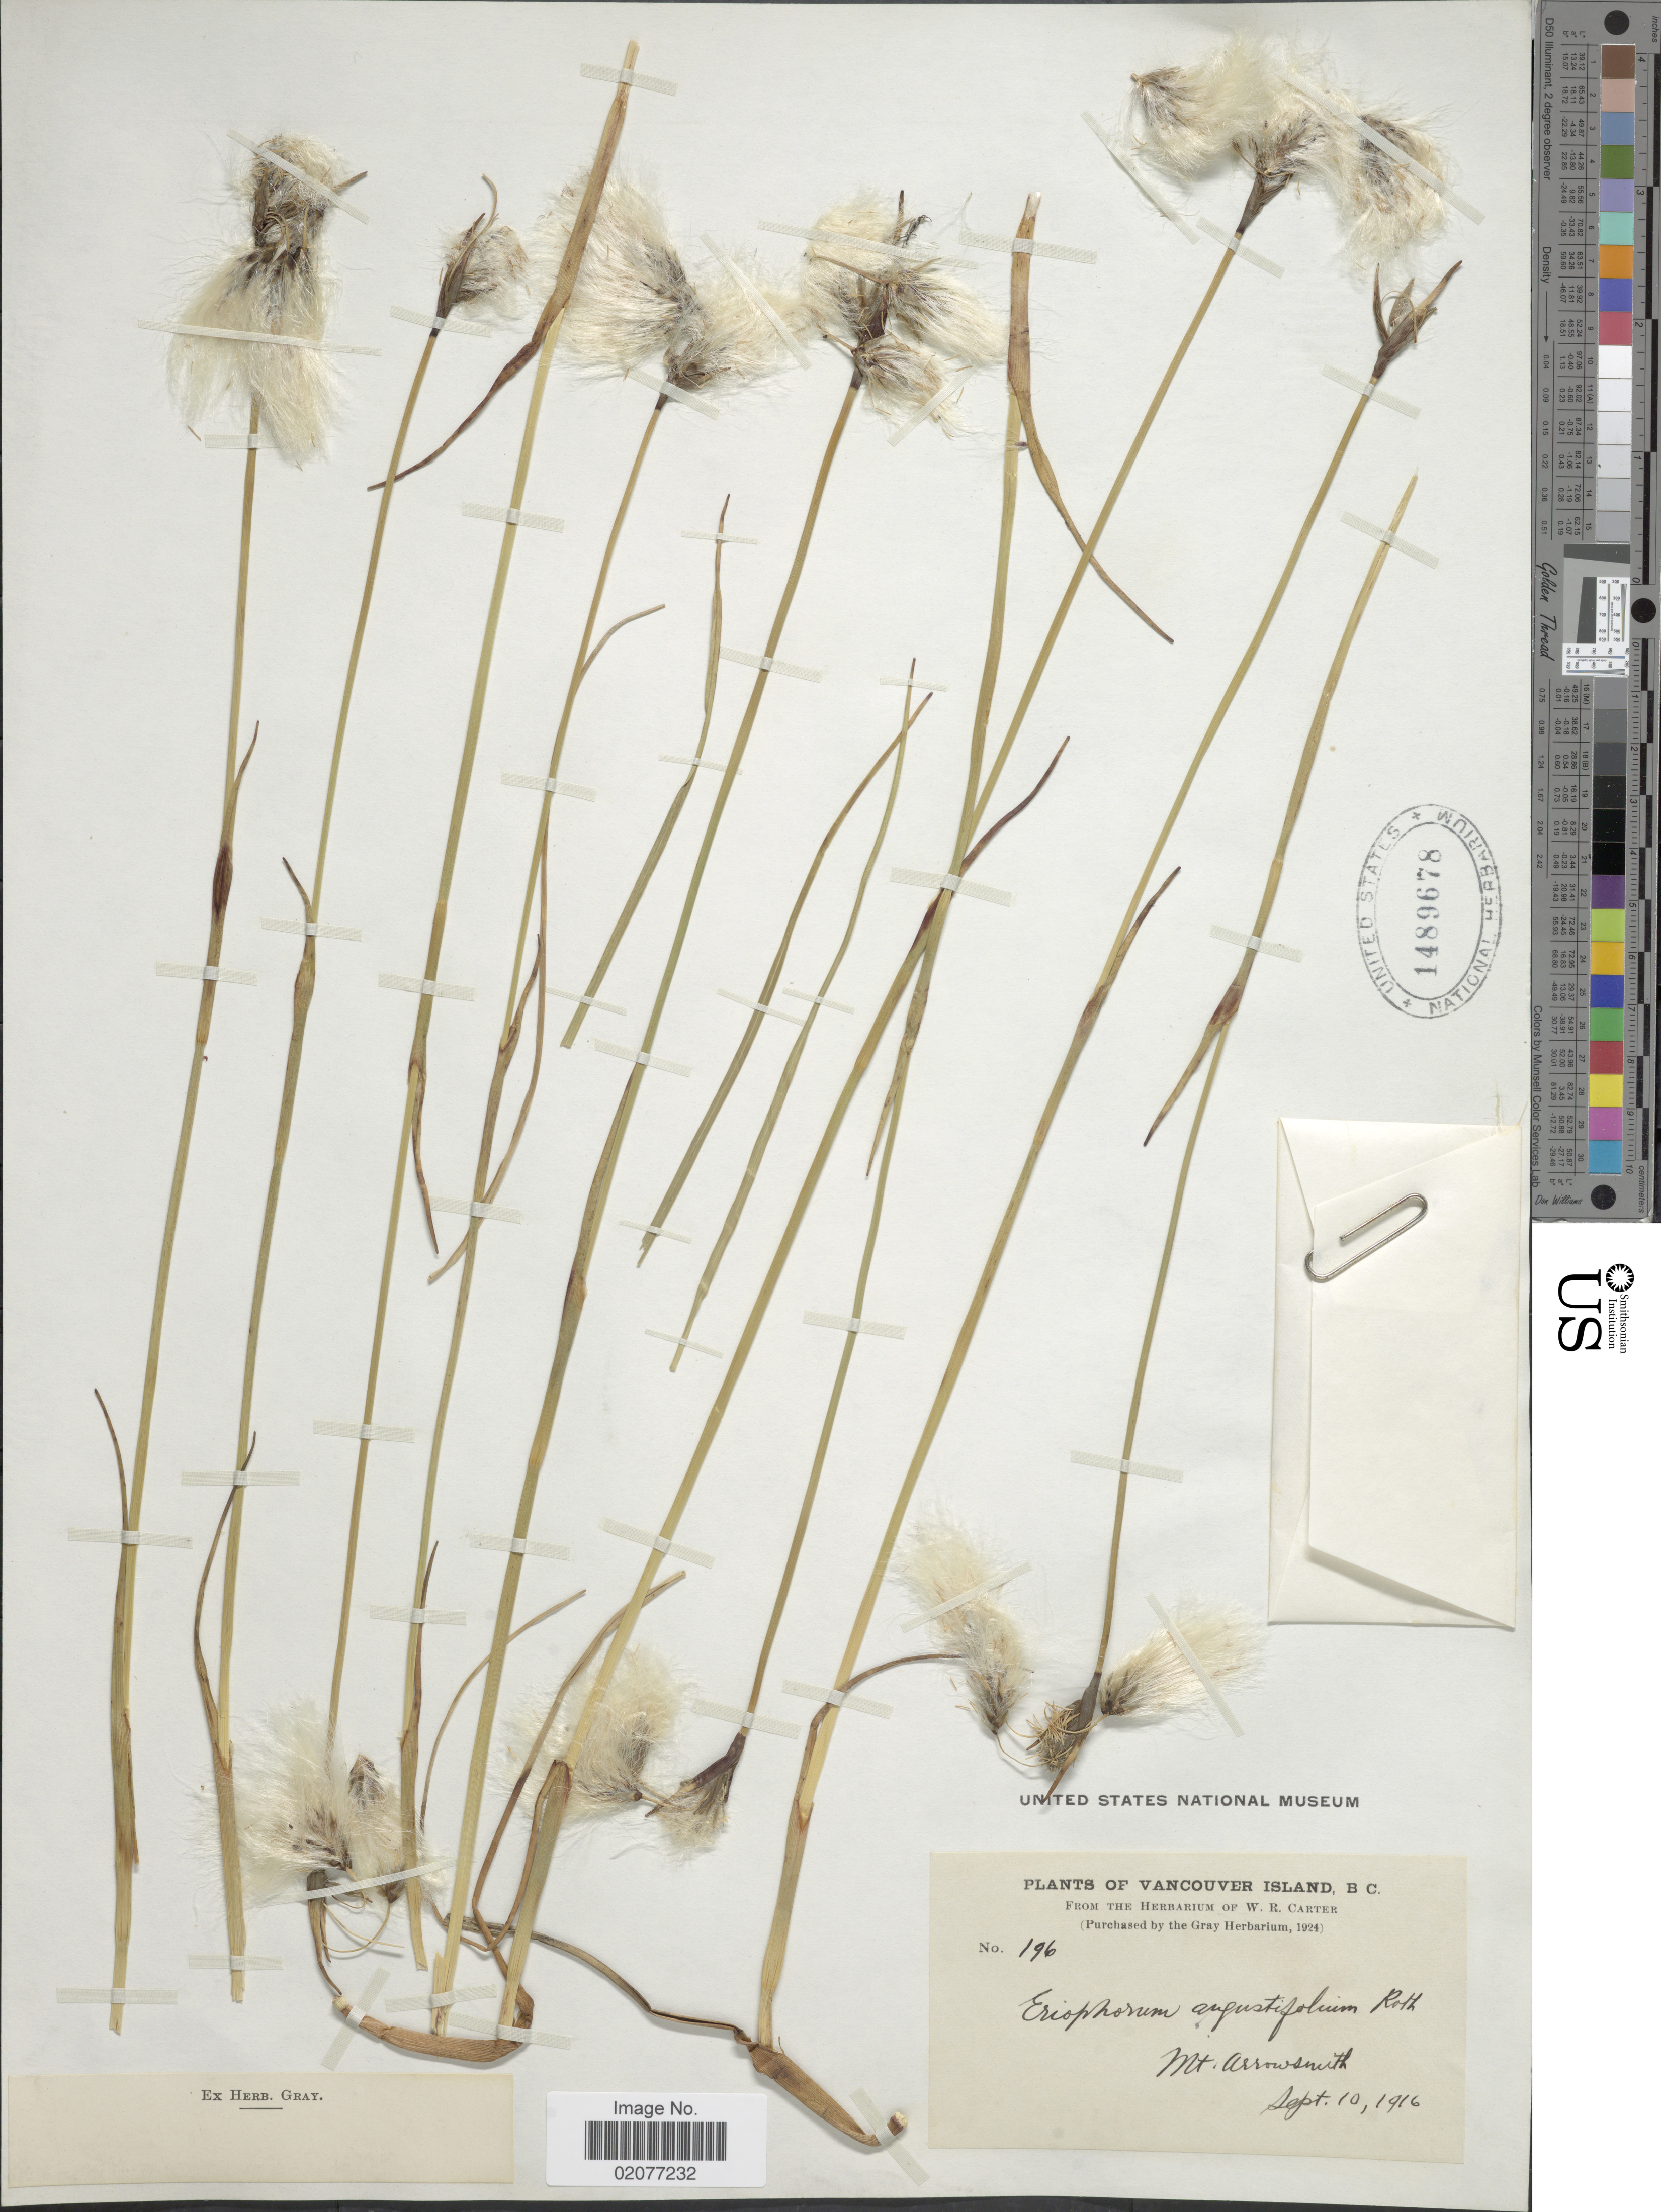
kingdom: Plantae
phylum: Tracheophyta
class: Liliopsida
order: Poales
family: Cyperaceae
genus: Eriophorum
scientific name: Eriophorum angustifolium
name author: Honck.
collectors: Ex herb. W. R. Carter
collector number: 196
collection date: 1916-09-10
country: Canada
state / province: British Columbia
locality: Vancouver Island, B.C. Mt Arrowsmith.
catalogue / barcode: US 1489678